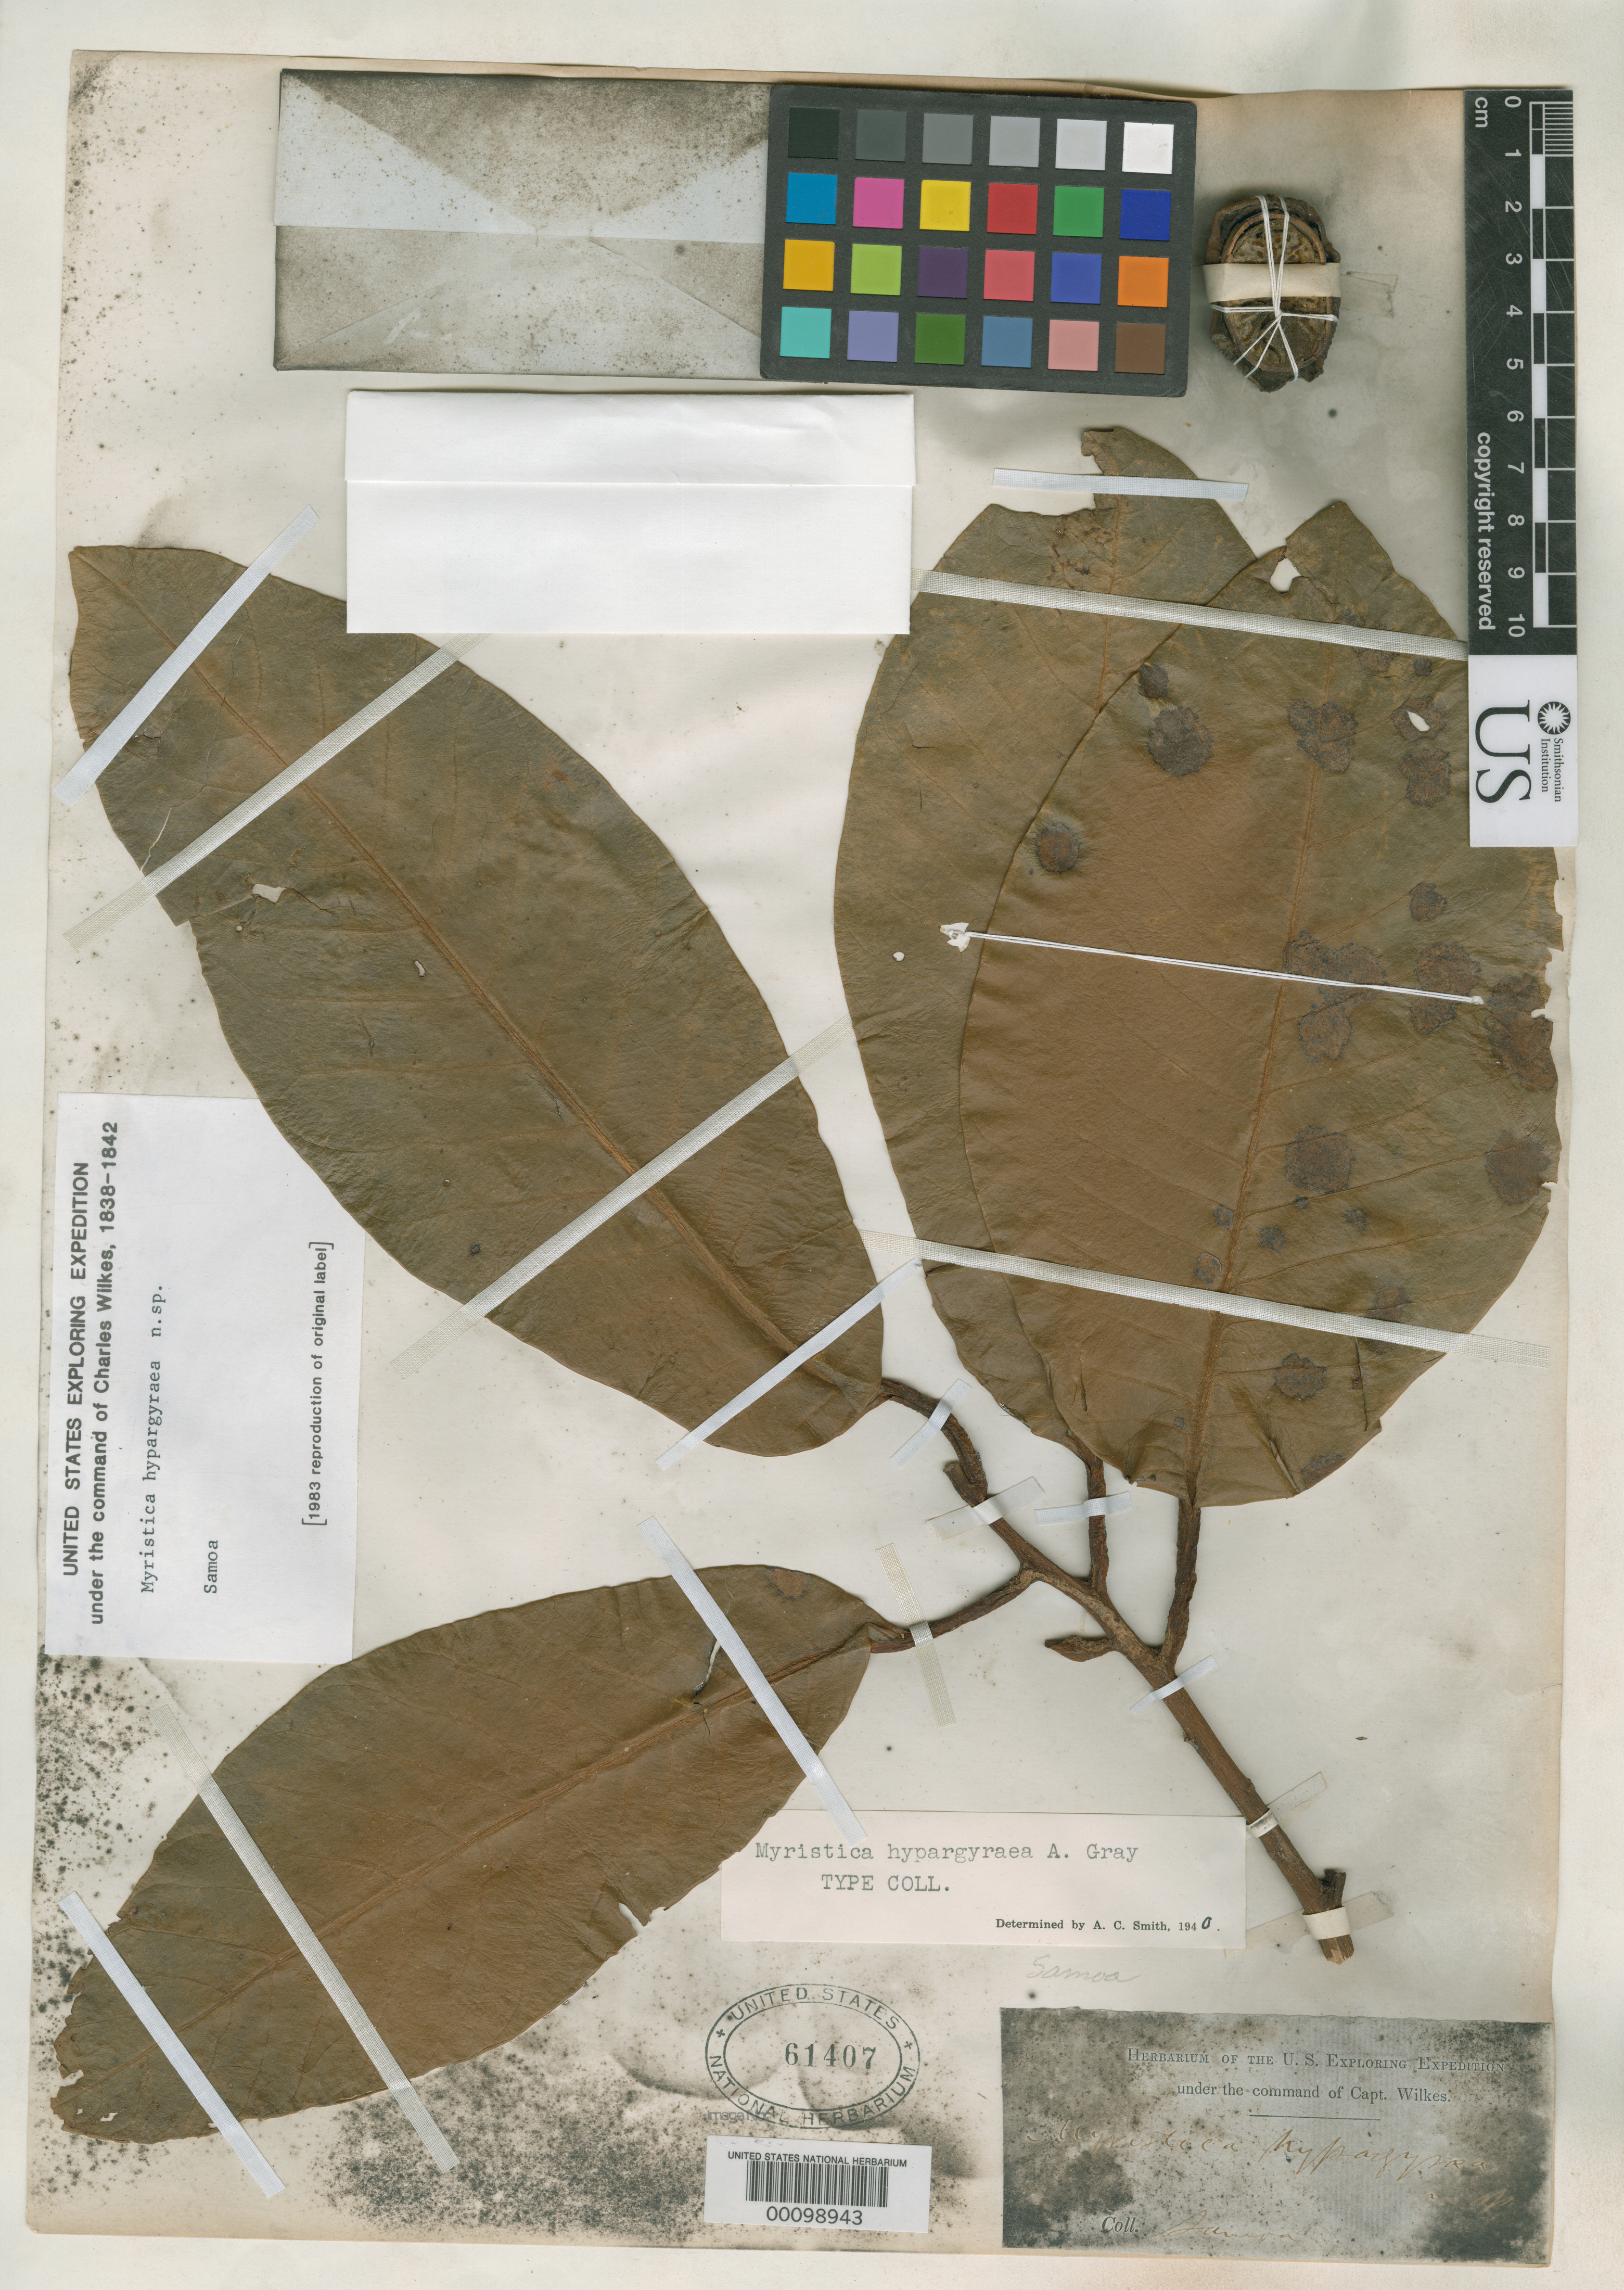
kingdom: Plantae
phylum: Tracheophyta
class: Magnoliopsida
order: Magnoliales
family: Myristicaceae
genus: Myristica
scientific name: Myristica hypargyraea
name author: A. Gray in Wilkes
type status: Type Collection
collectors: Wilkes Explor. Exped.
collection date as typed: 1838 to -- --- 1842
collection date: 1838/1842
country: American Samoa / Samoa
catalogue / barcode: US 61407